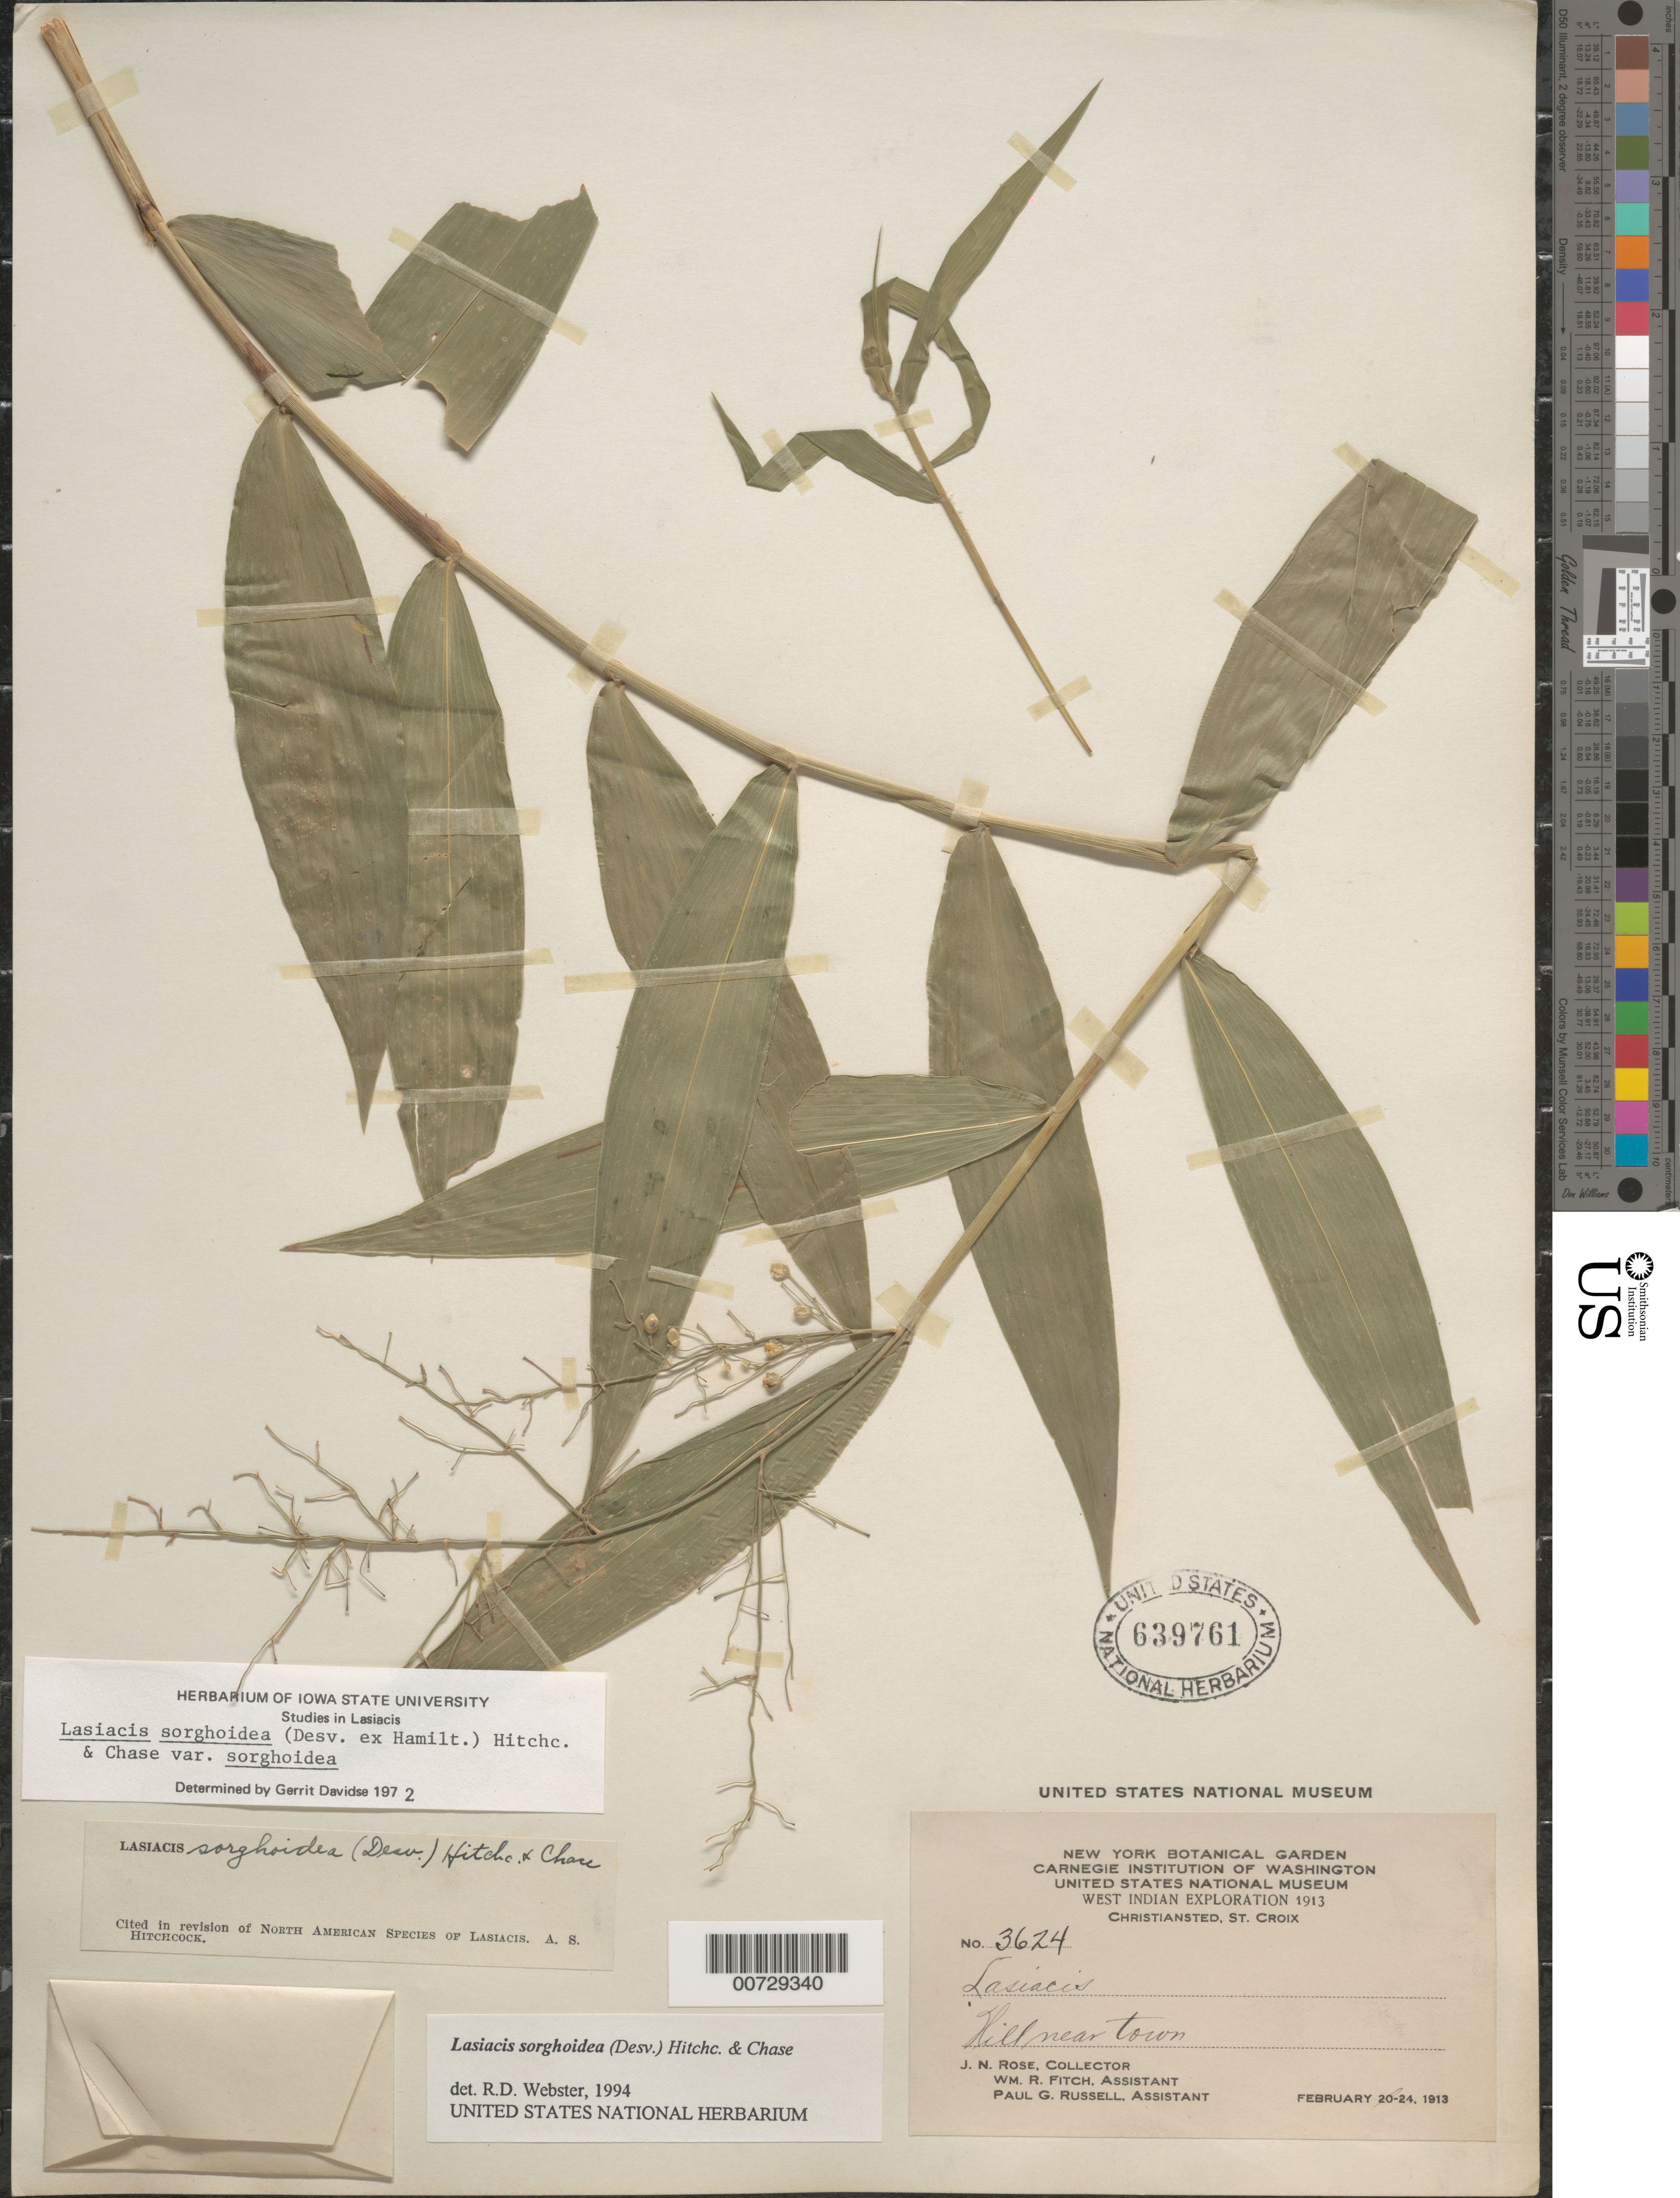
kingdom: Plantae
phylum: Tracheophyta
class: Liliopsida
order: Poales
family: Poaceae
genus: Lasiacis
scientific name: Lasiacis sorghoidea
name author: (Desv. ex Ham.) Hitchc. & Chase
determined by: Webster, Robert D.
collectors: J. N. Rose, W. R. Fitch & P. G. Russell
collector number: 3624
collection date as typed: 20 Feb 1913 to 24 Feb 1913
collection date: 1913-02-20/1913-02-24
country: U.S. Virgin Islands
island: St. Croix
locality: St. Croix; Christiansted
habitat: Hill near town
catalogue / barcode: US 639761